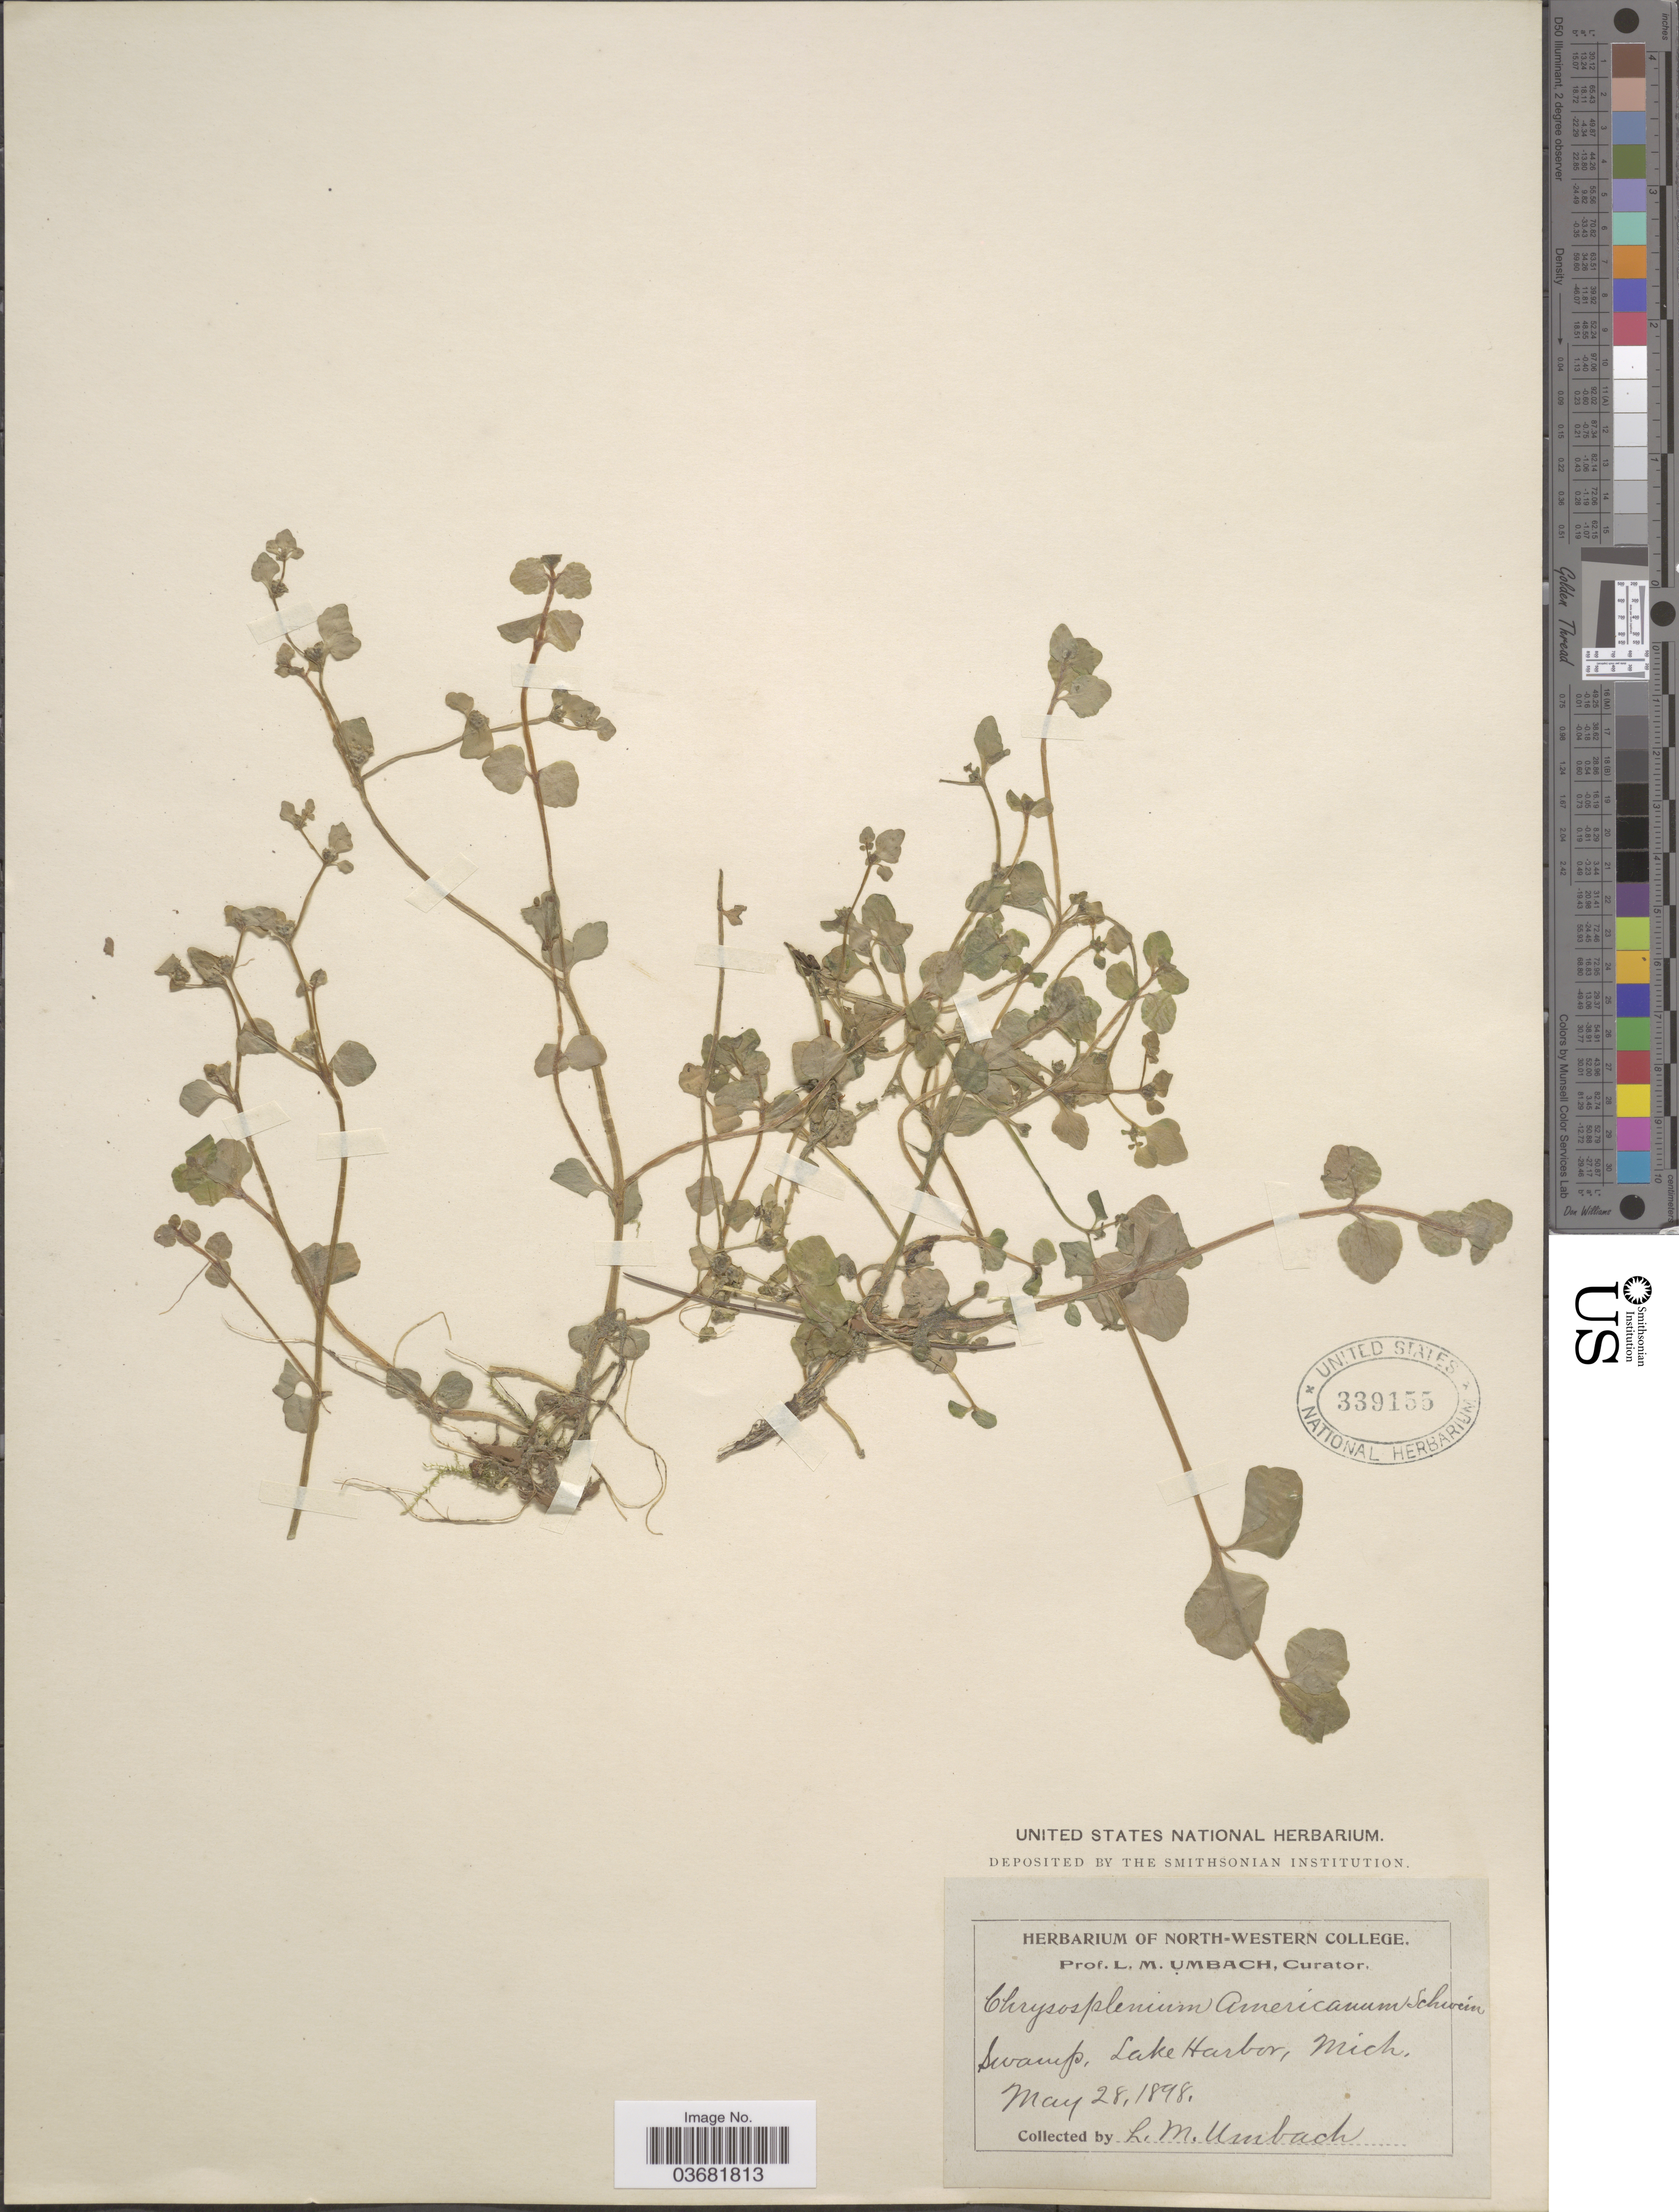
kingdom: Plantae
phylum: Tracheophyta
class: Magnoliopsida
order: Saxifragales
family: Saxifragaceae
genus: Chrysosplenium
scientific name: Chrysosplenium americanum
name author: Schwein.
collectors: L. M. Umbach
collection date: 1898-05-28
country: United States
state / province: Michigan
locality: Swamp, Lake Harbor.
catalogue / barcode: US 339155